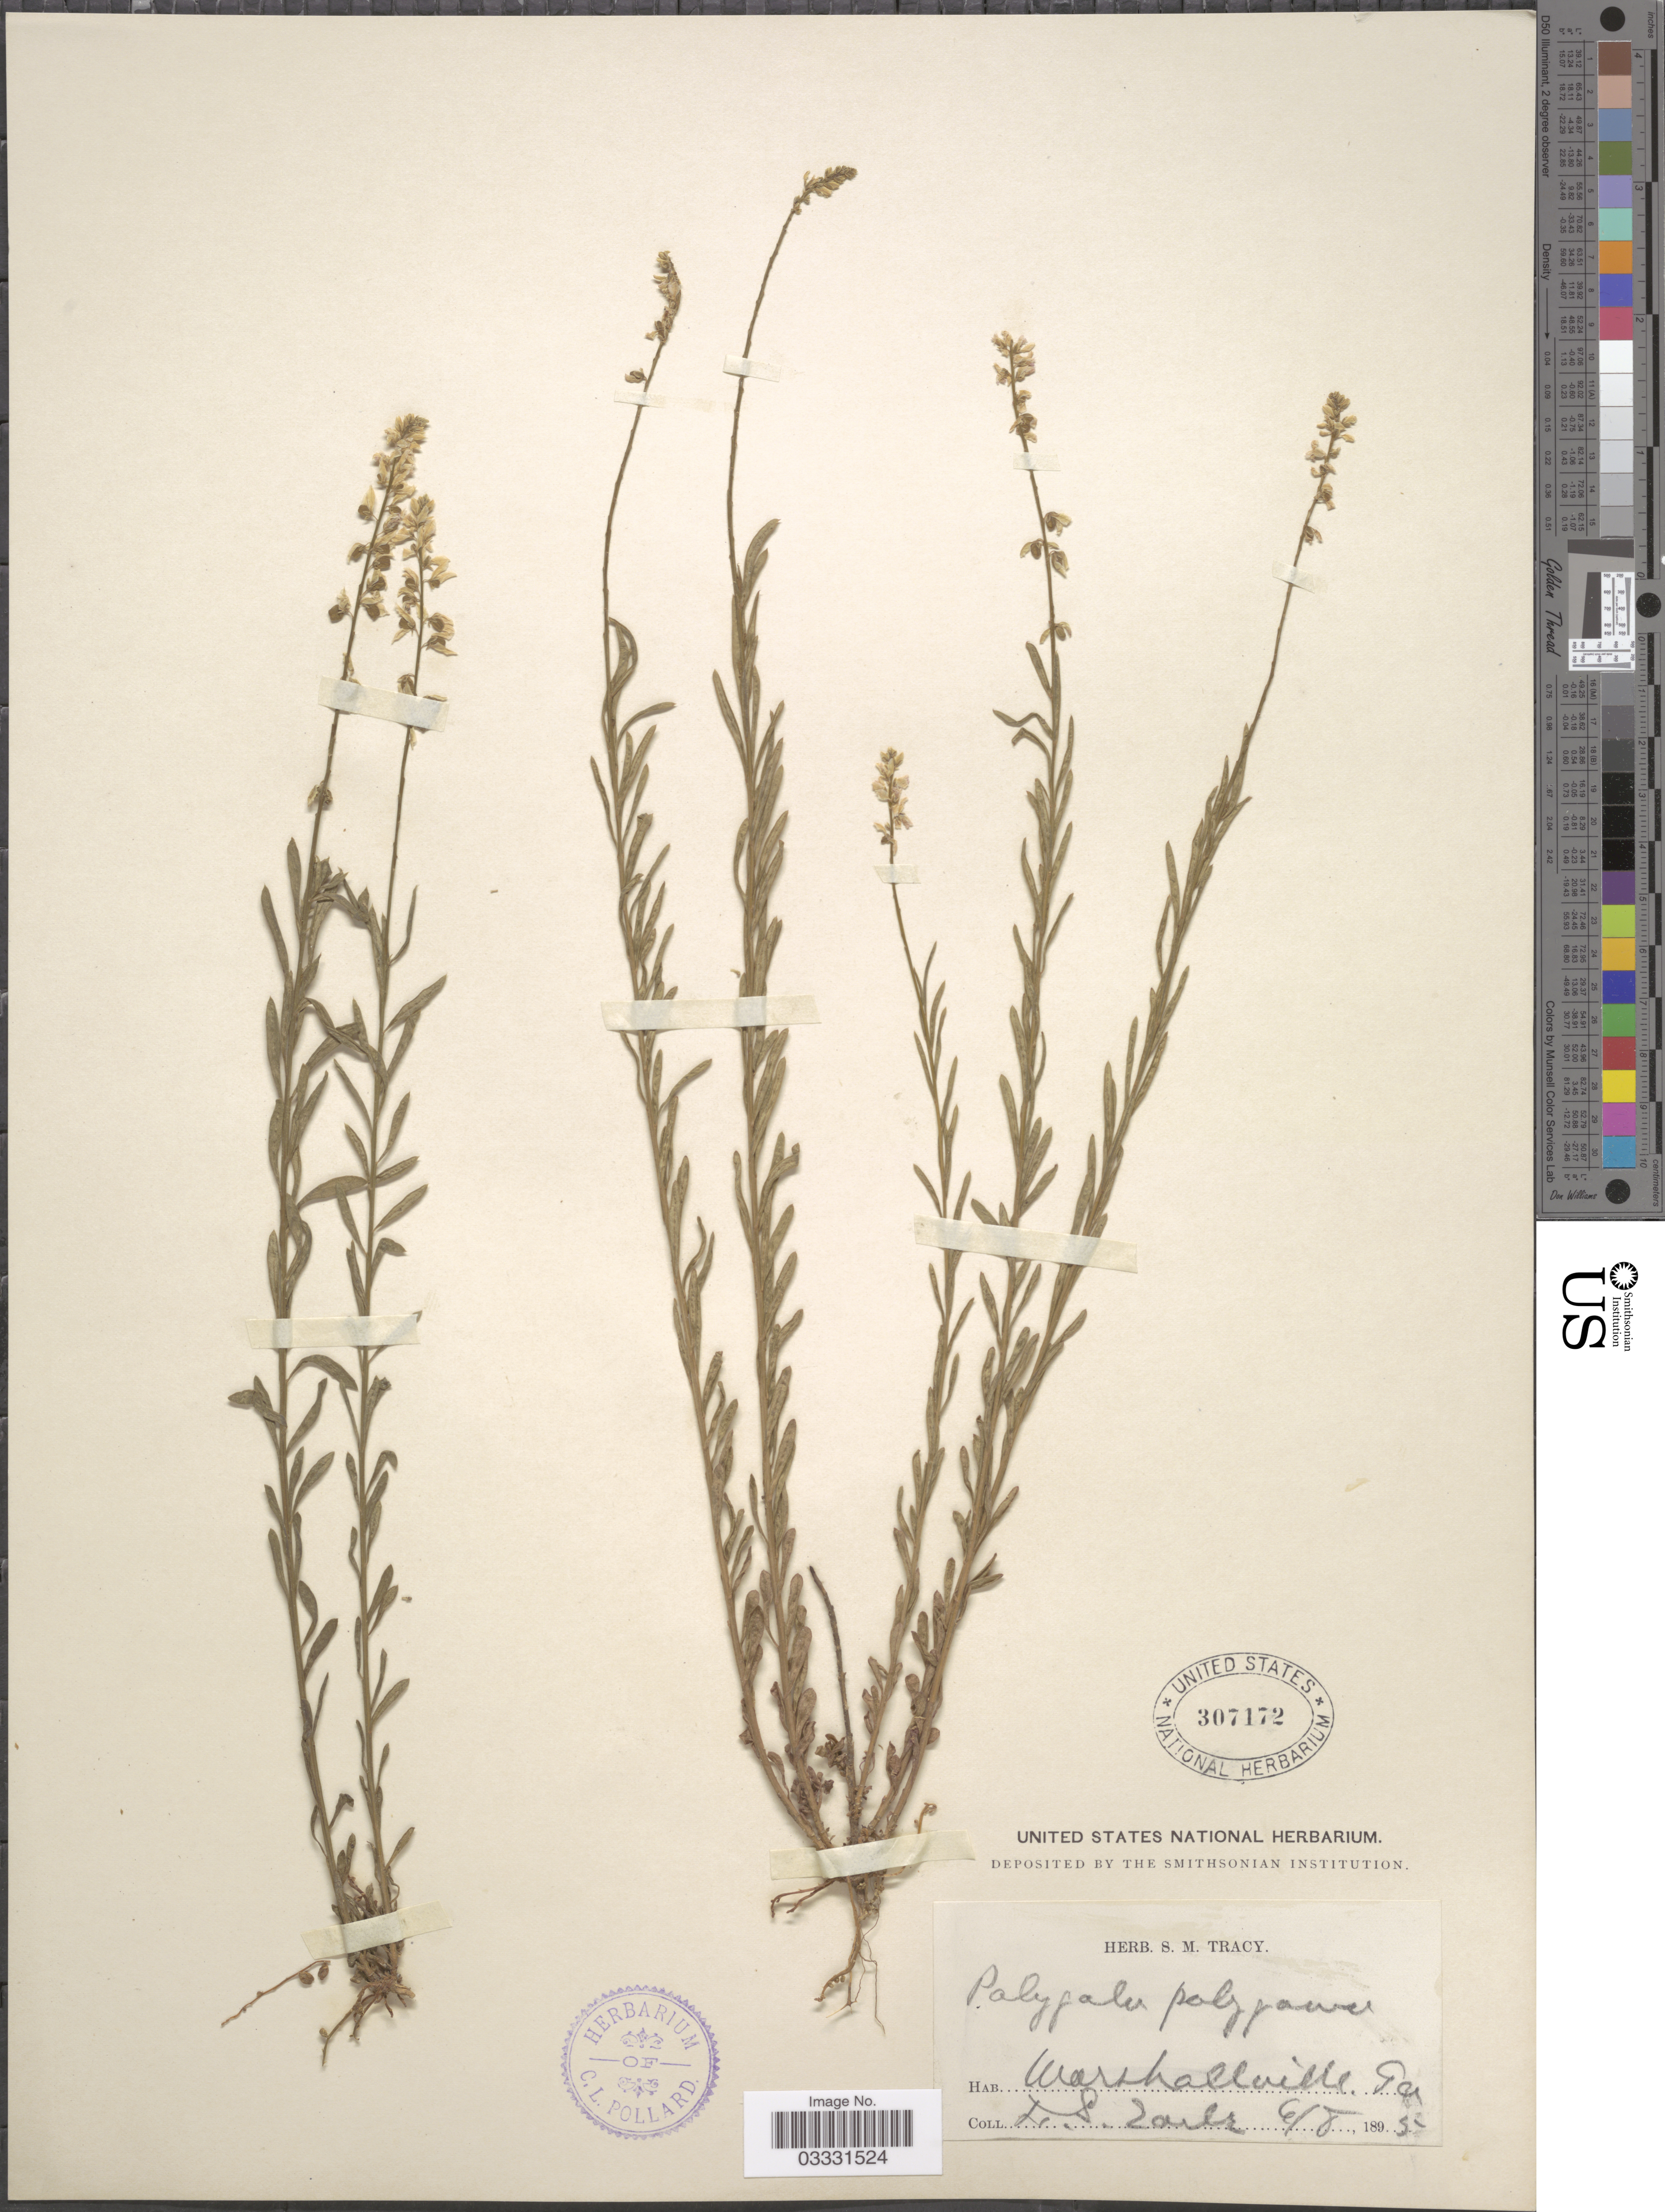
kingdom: Plantae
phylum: Tracheophyta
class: Magnoliopsida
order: Fabales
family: Polygalaceae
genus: Polygala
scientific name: Polygala polygama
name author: Walter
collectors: L. Earle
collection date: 1895-06-08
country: United States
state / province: Georgia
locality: Marshallville.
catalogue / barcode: US 307172